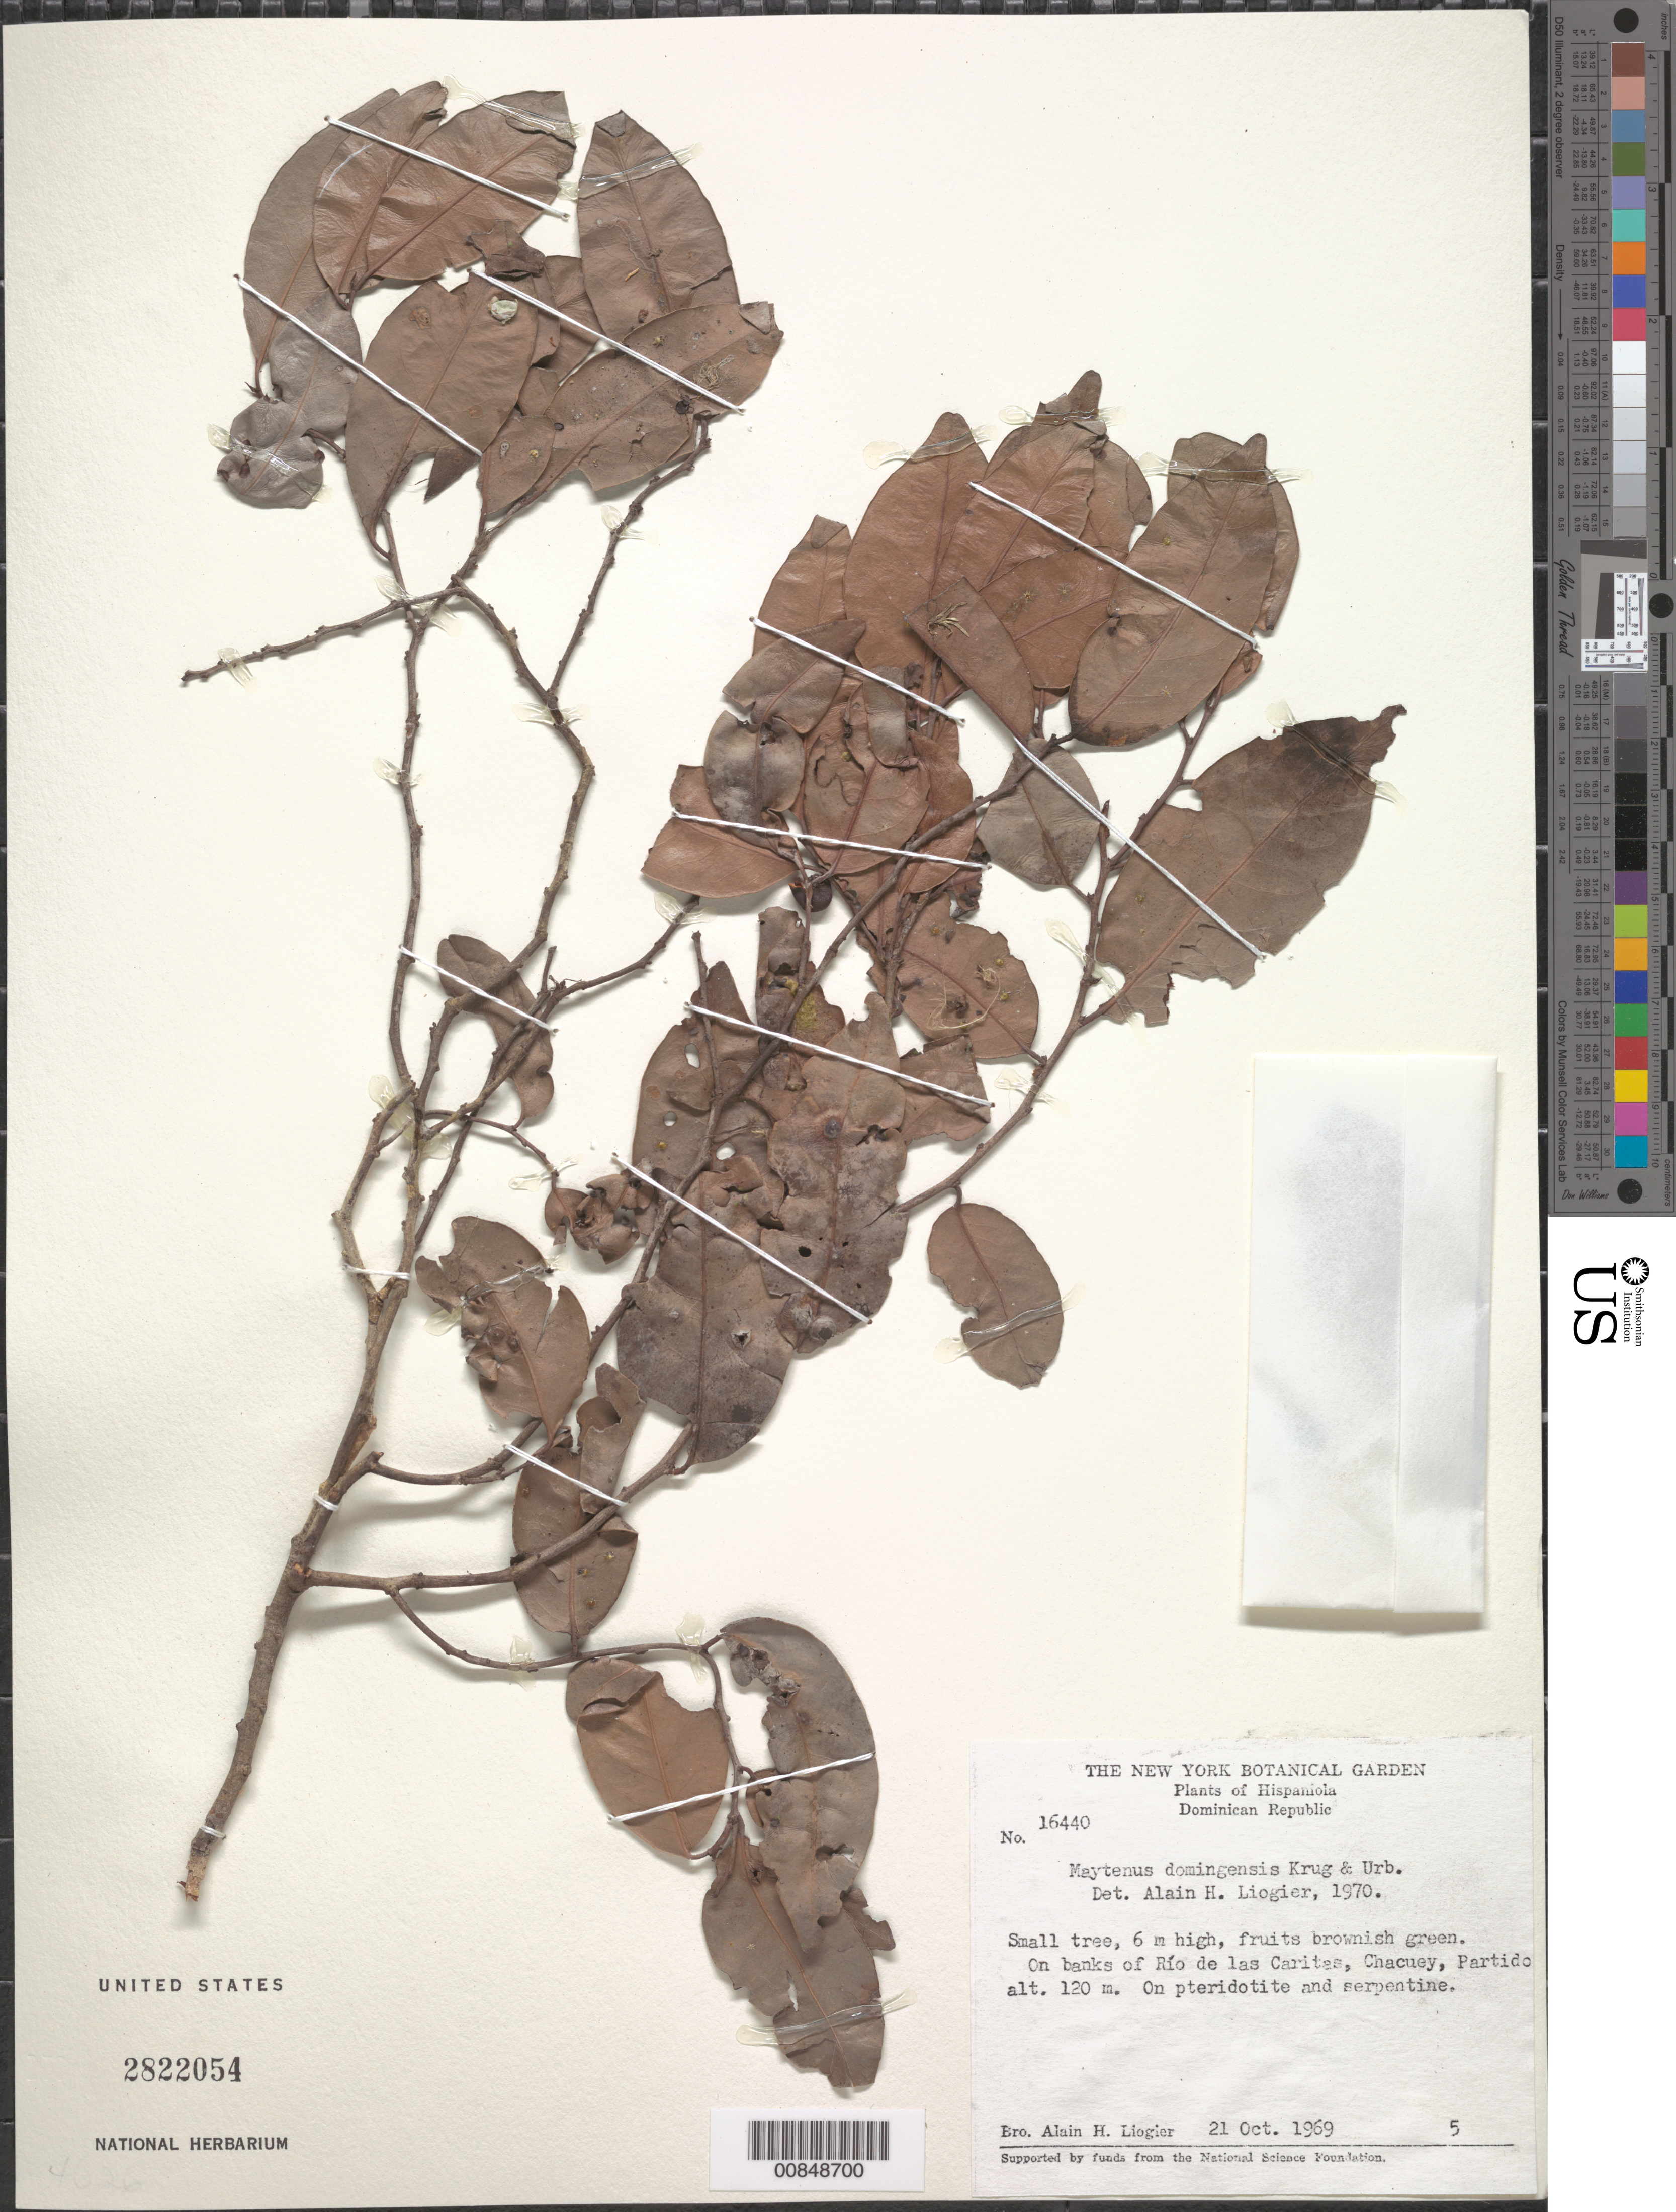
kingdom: Plantae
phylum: Tracheophyta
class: Magnoliopsida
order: Celastrales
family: Celastraceae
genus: Maytenus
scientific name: Maytenus domingensis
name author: Krug & Urb.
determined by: Liogier, Alain H.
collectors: A. H. Liogier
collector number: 16440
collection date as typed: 21 Oct 1969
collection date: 1969-10-21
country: Dominican Republic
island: Hispaniola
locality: Río de las Caritas, Chacuey, Partido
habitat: On river banks, on pteridotite and serpentine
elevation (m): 120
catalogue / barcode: US 2822054